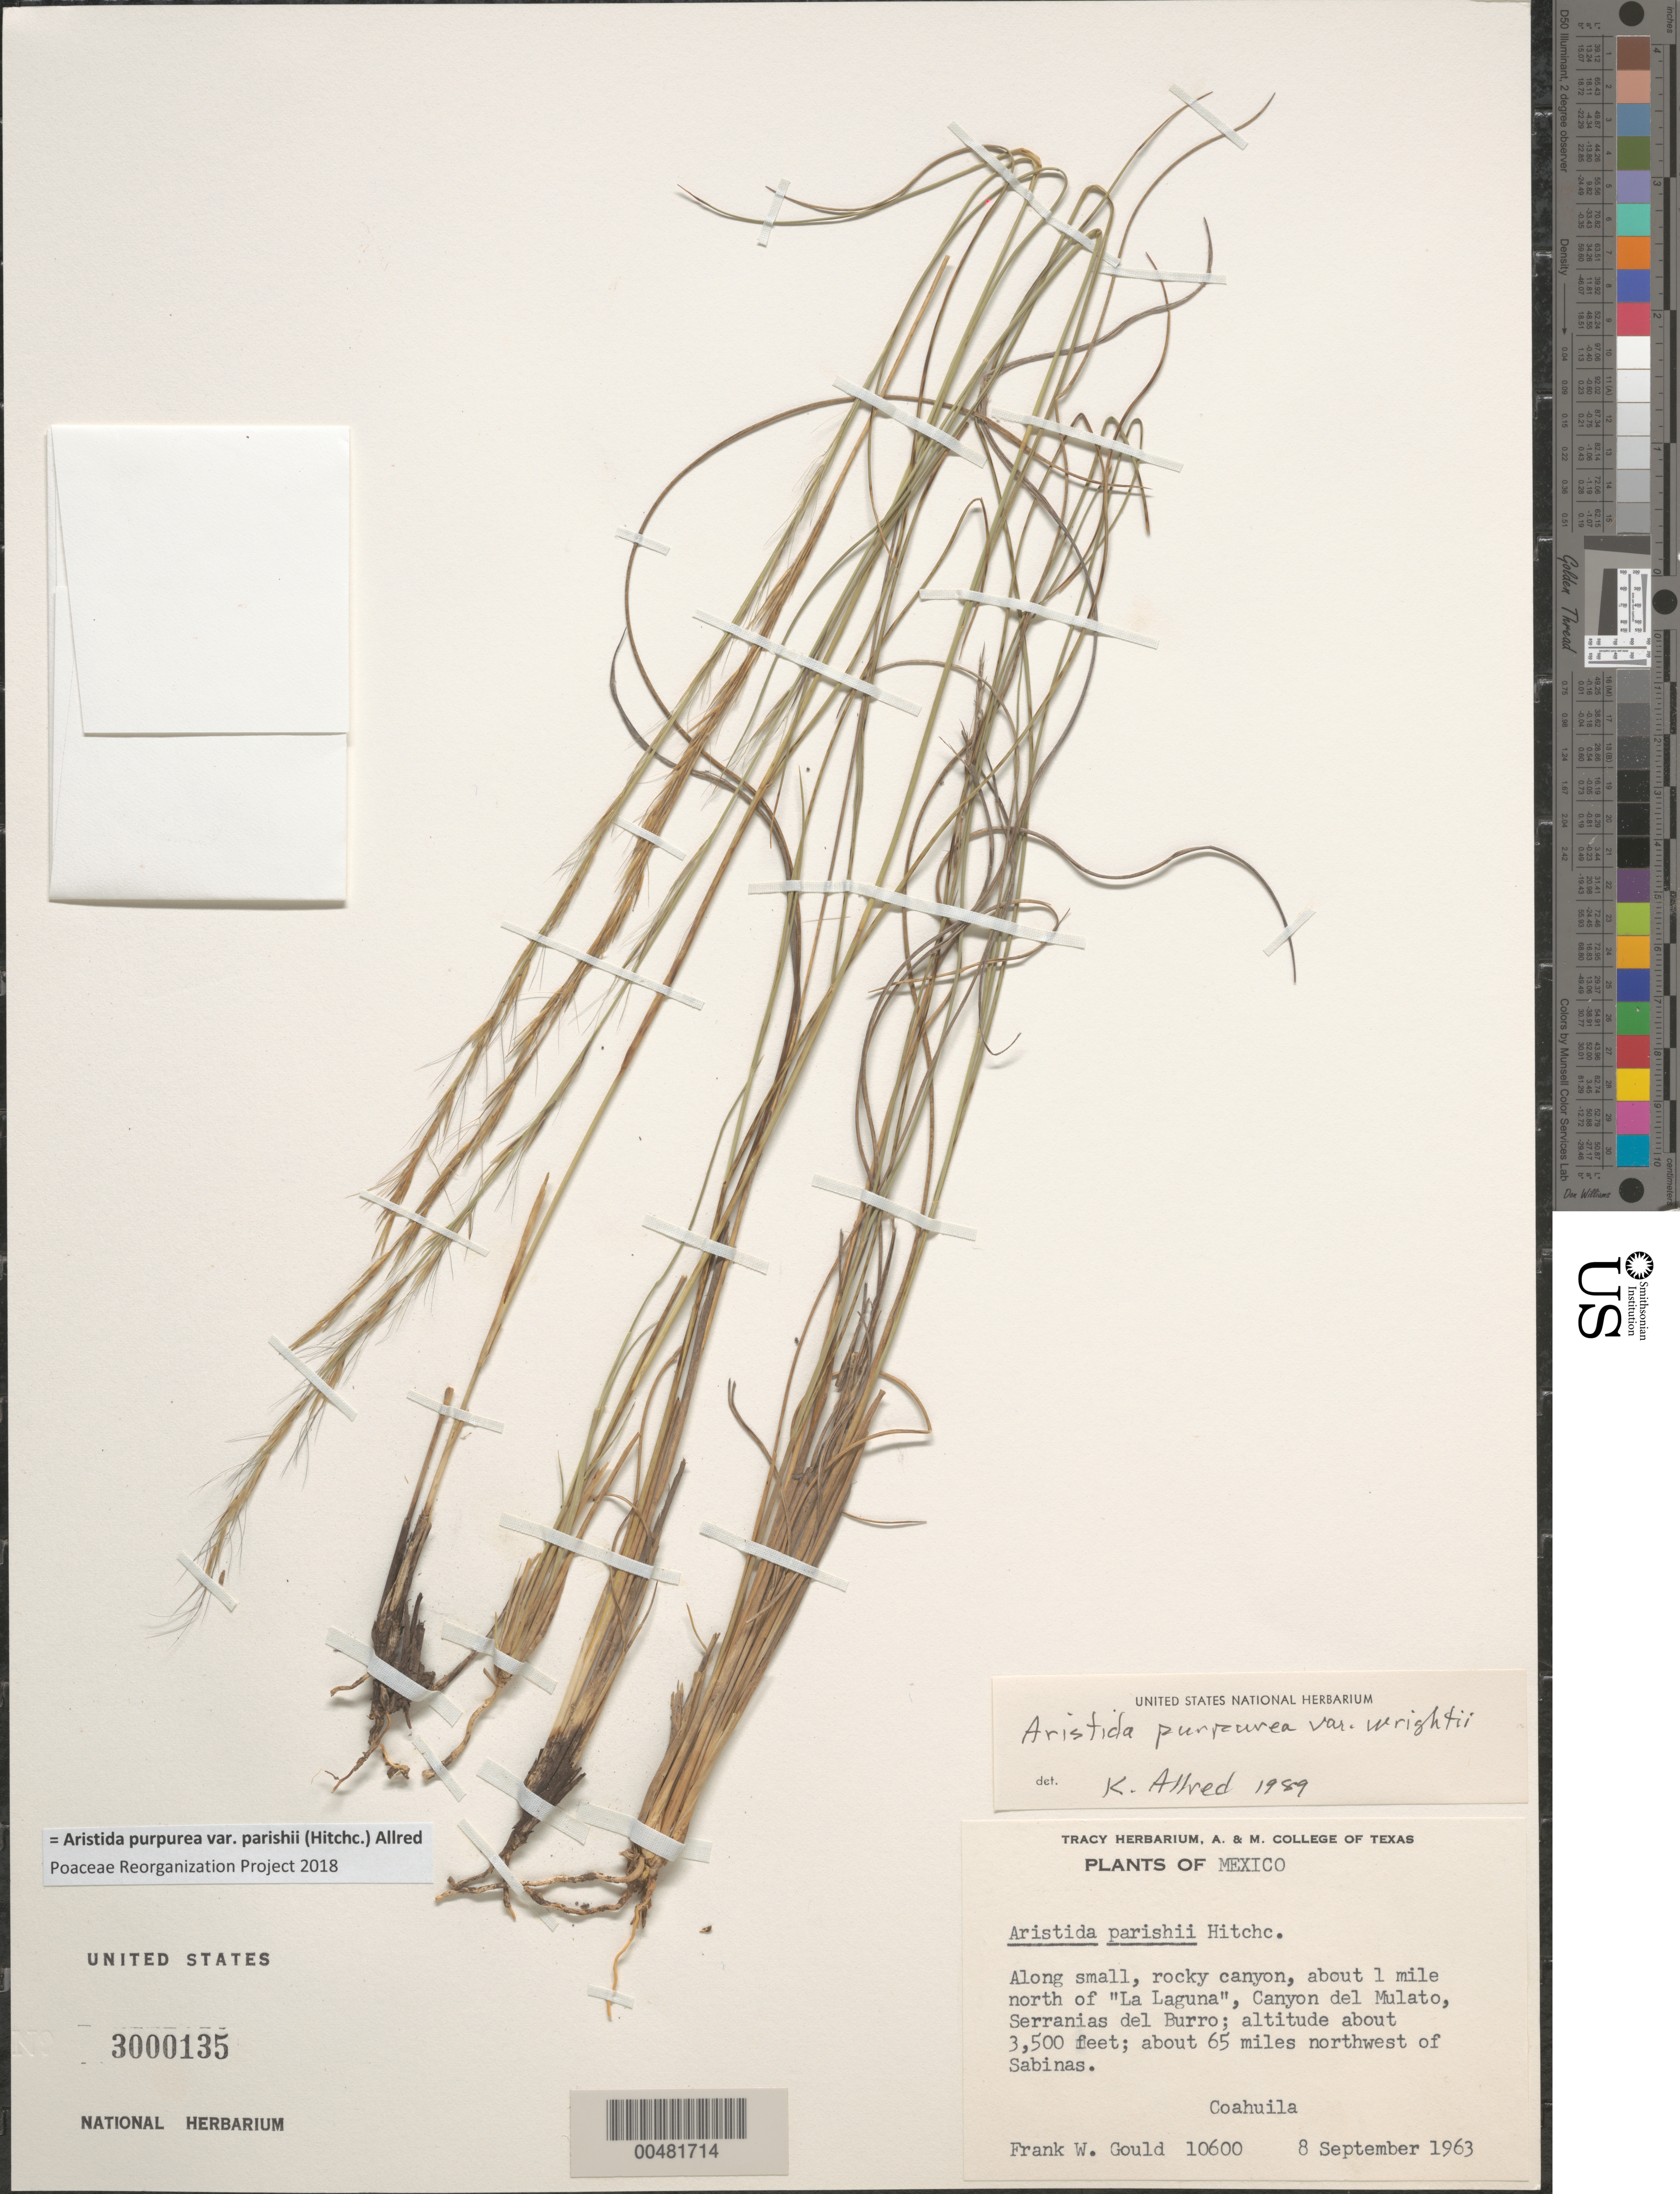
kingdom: Plantae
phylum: Tracheophyta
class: Liliopsida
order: Poales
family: Poaceae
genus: Aristida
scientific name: Aristida purpurea var. parishii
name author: (Hitchc.) Allred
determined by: Poaceae Reorganization Project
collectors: F. W. Gould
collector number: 10600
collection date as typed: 8 Sep 1963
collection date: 1963-09-08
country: Mexico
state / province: Coahuila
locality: About 1 mi N of La Laguna, Canyon del Mulato, Serranias del Burro, about 65 mi NW of Sabinas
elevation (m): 1067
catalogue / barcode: US 3000135